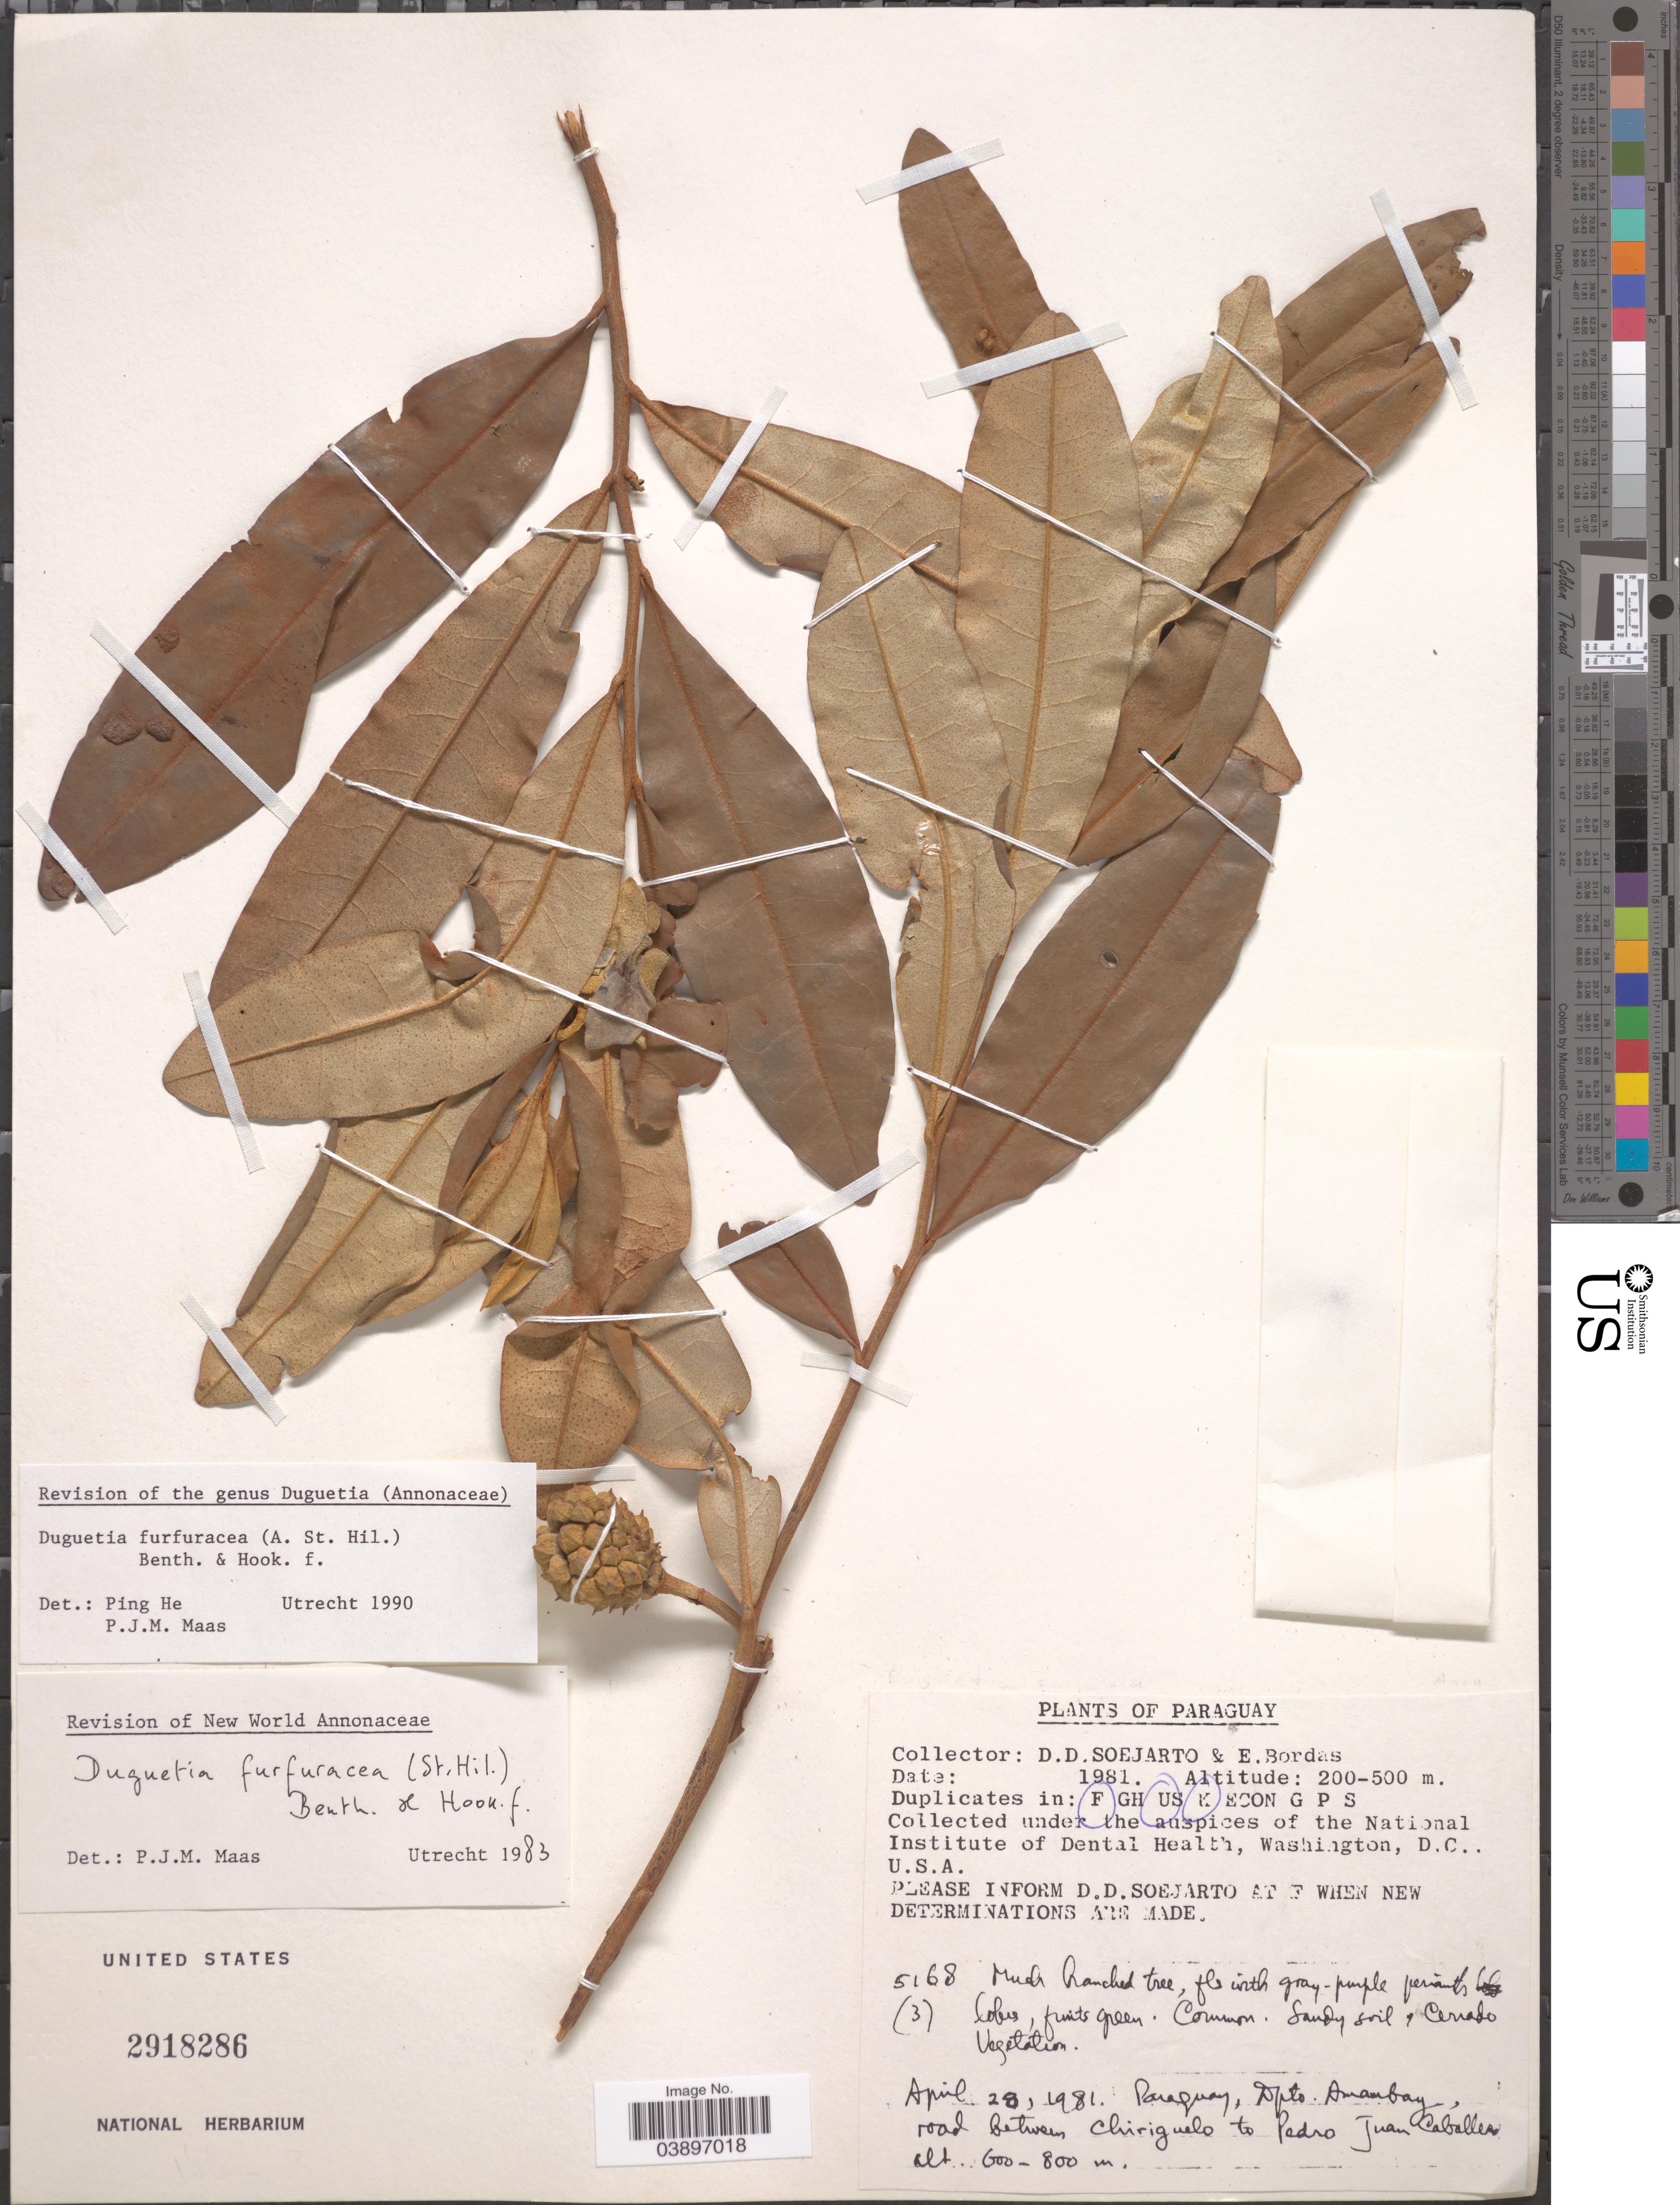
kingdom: Plantae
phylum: Tracheophyta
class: Magnoliopsida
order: Magnoliales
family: Annonaceae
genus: Duguetia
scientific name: Duguetia furfuracea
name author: (A. St.-Hil.) Saff.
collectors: E. Bordas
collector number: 5168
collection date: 1981-04-28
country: Paraguay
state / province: Amambay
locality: Dpto. Amambay, road between Chiriguelo to Pedro Juan Caballero.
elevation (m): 600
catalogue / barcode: US 2918286